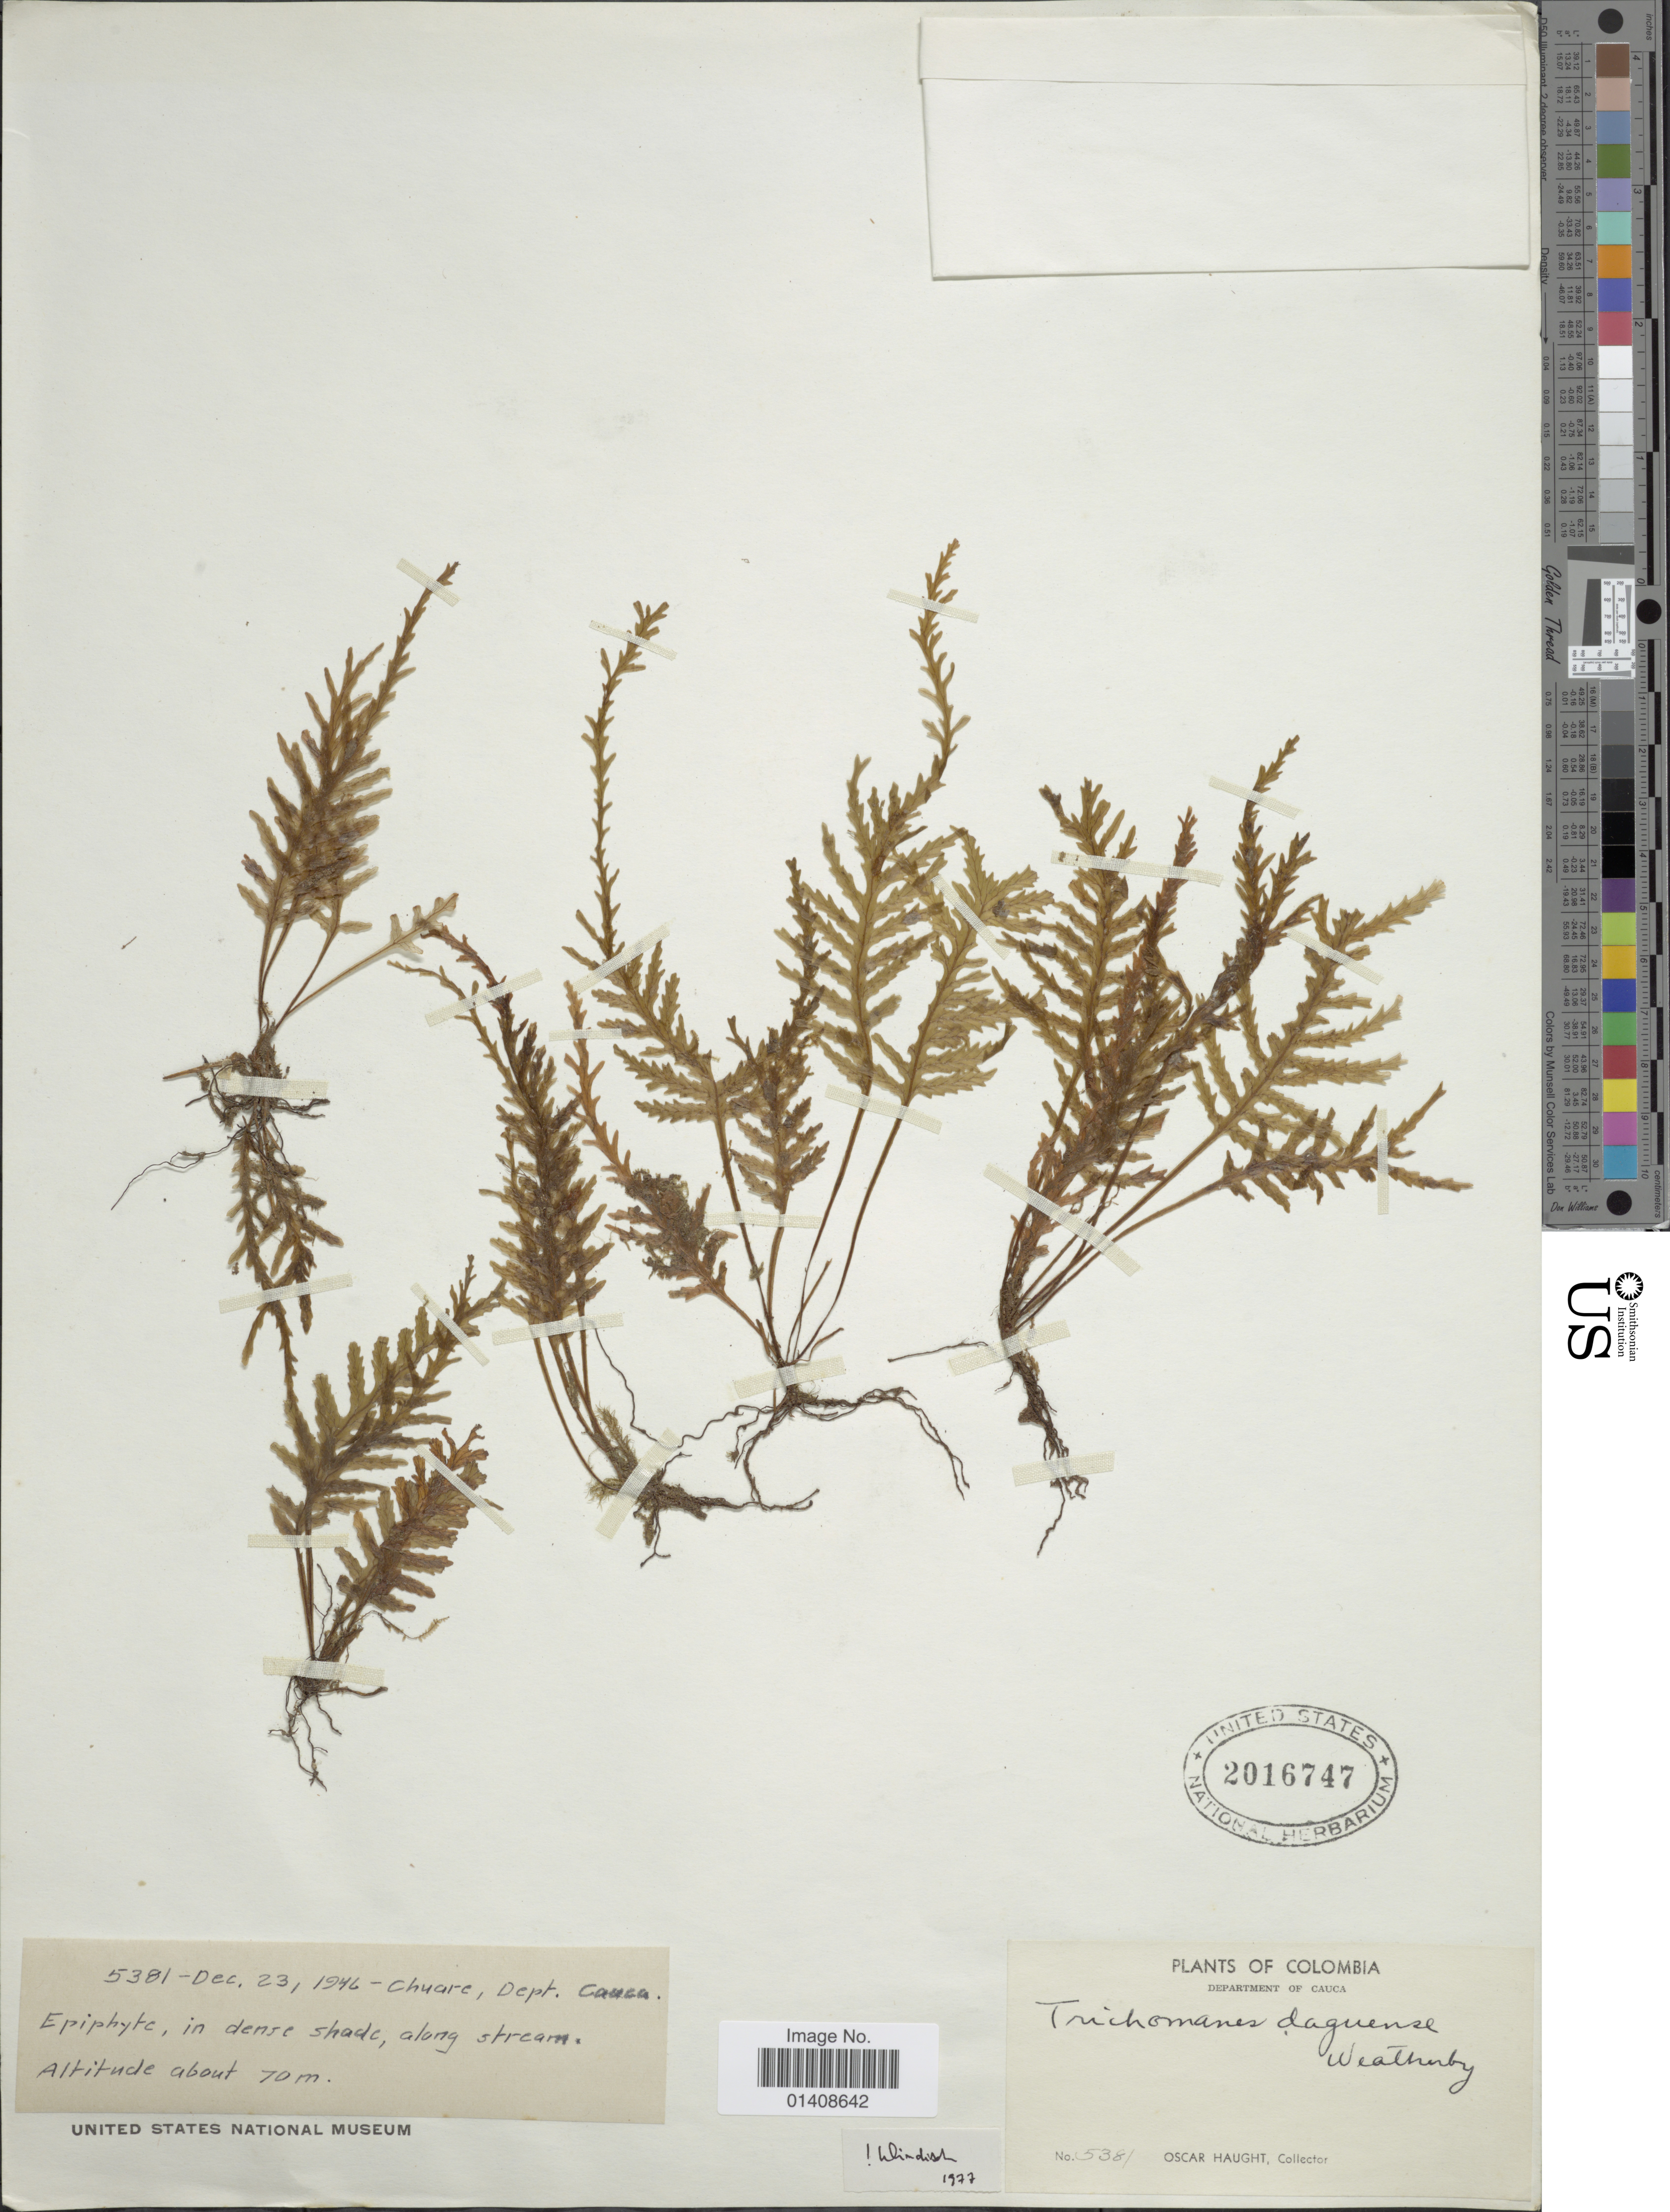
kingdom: Plantae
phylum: Tracheophyta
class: Polypodiopsida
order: Hymenophyllales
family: Hymenophyllaceae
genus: Trichomanes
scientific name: Trichomanes delicatum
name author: Bosch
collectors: O. L. Haught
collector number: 5381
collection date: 1946-12-23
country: Colombia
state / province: Cauca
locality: Chuare, Department of Cauca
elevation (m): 70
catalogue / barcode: US 2016747